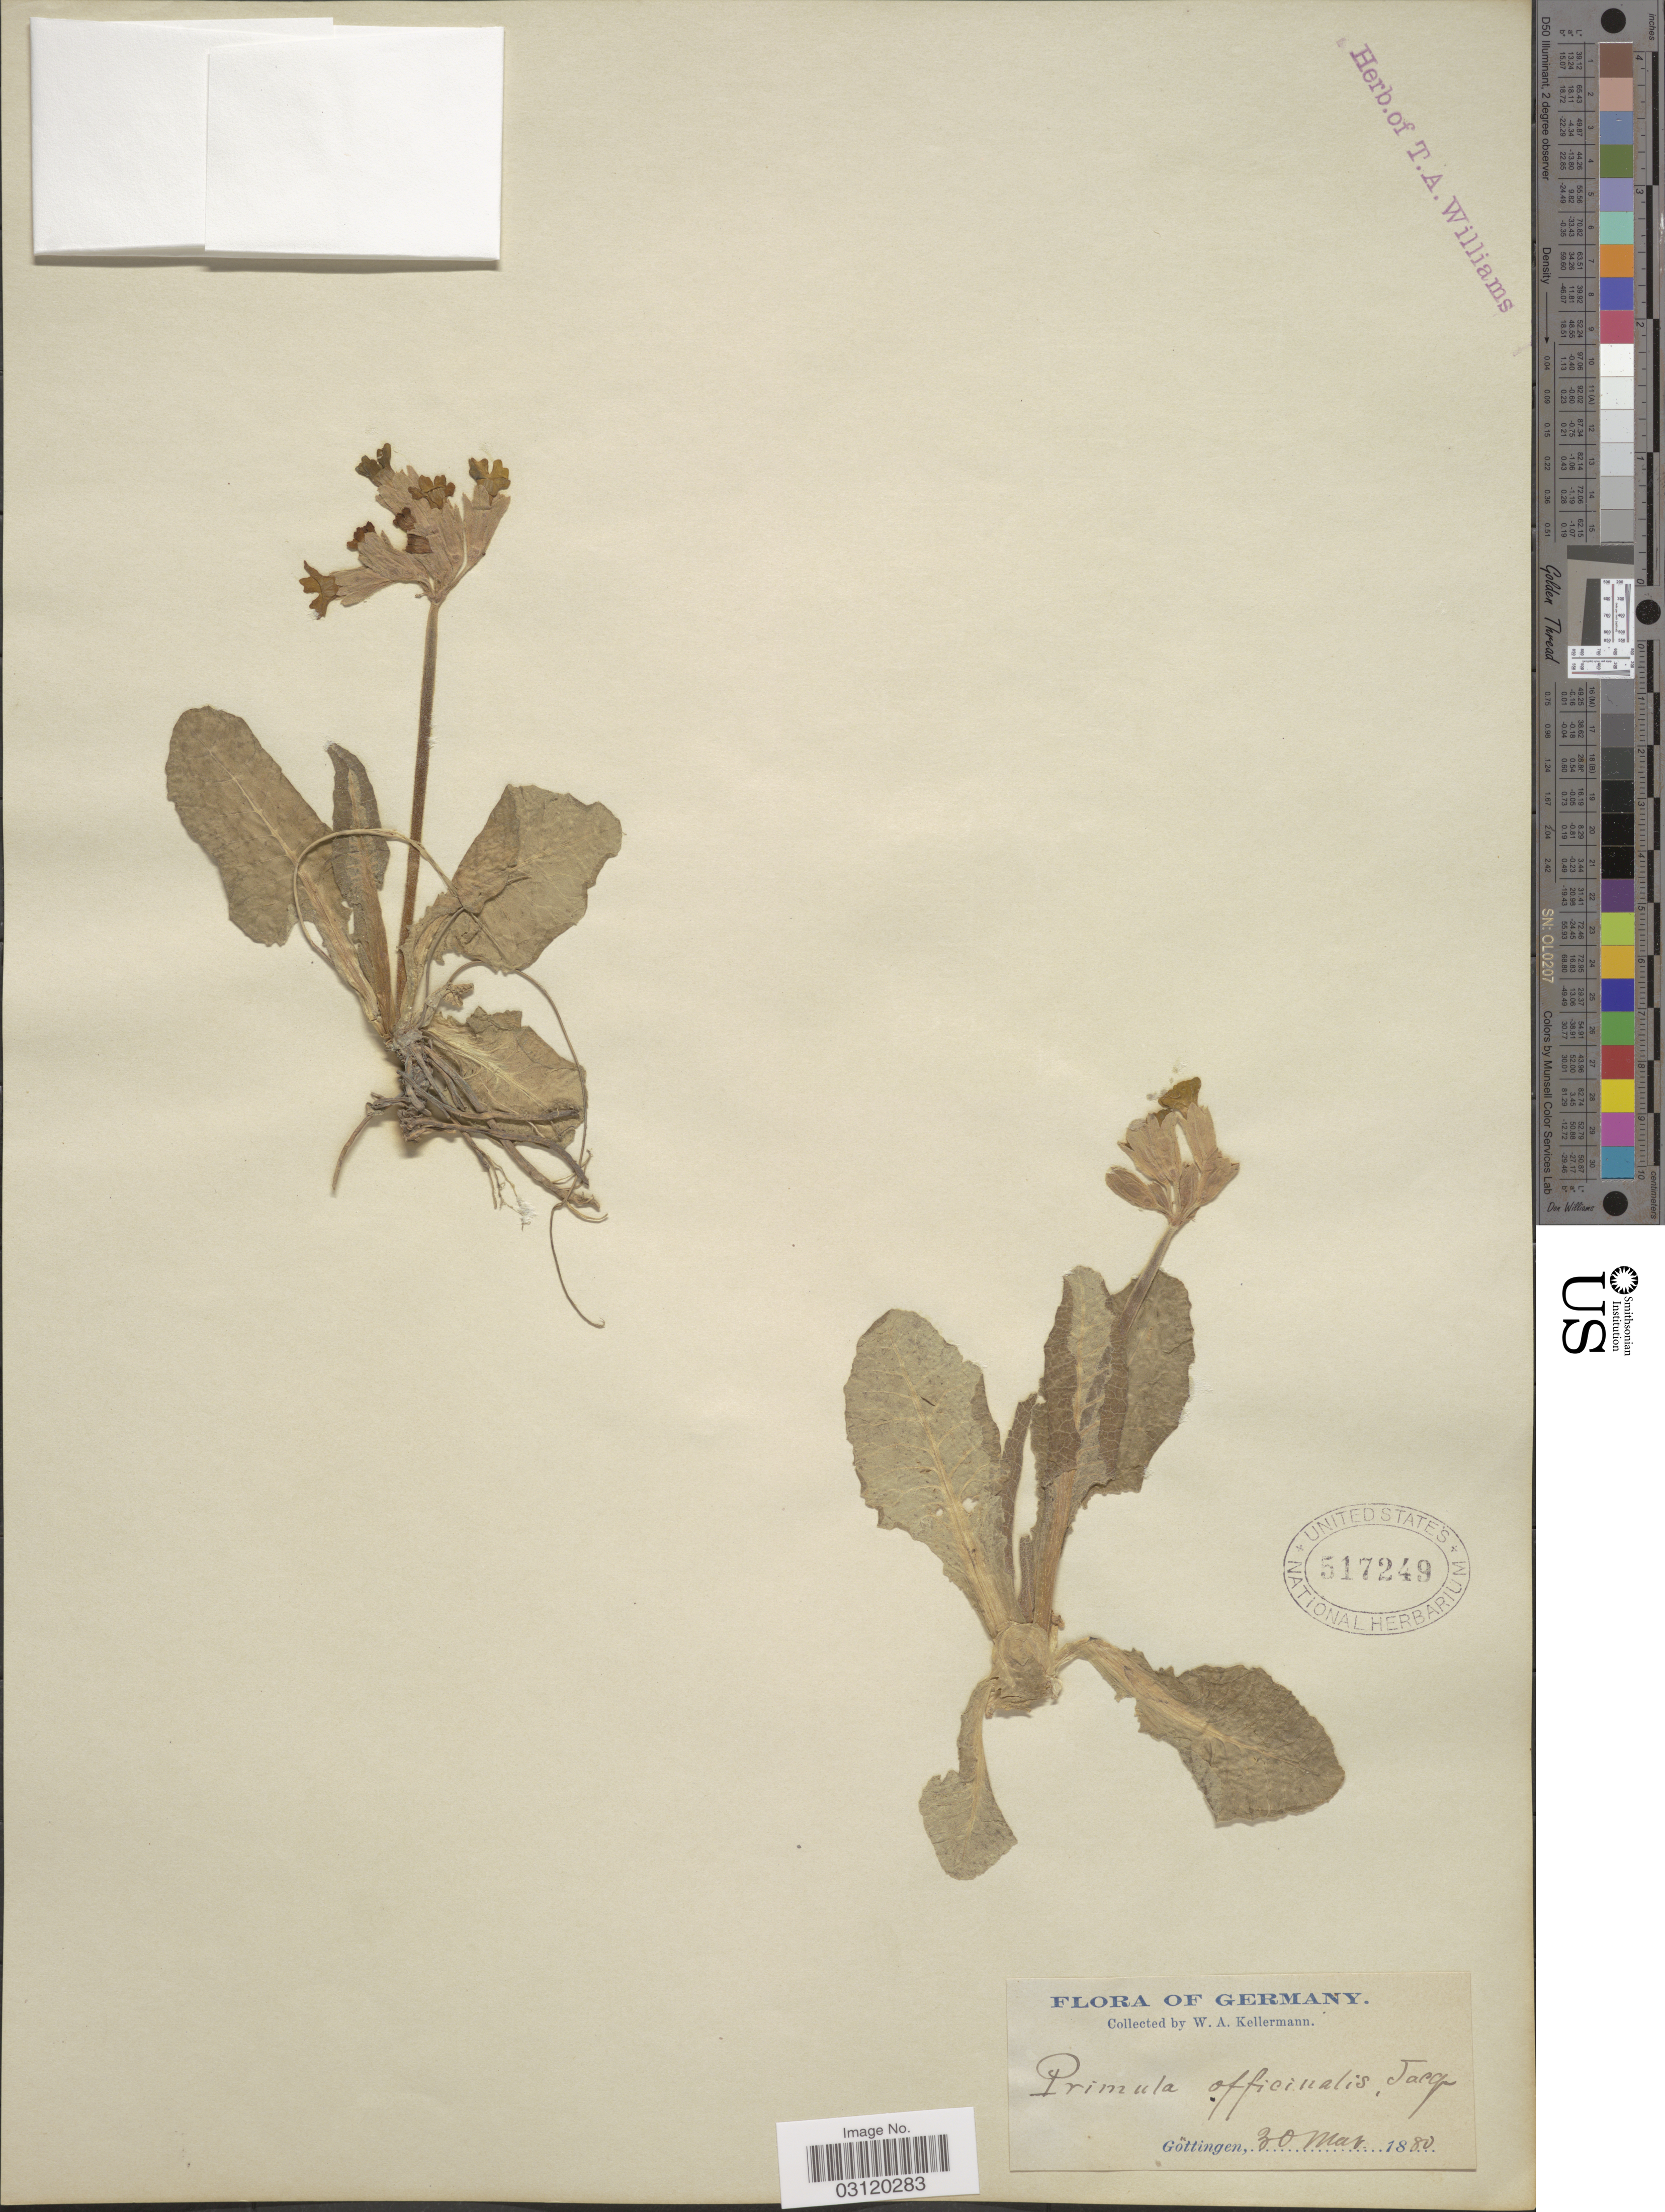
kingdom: Plantae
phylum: Tracheophyta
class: Magnoliopsida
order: Ericales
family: Primulaceae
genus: Primula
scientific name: Primula officinalis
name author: (L.) Hill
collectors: W. A. Kellermann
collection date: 1880-03-30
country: Germany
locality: Germany, Göttingen.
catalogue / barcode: US 517249